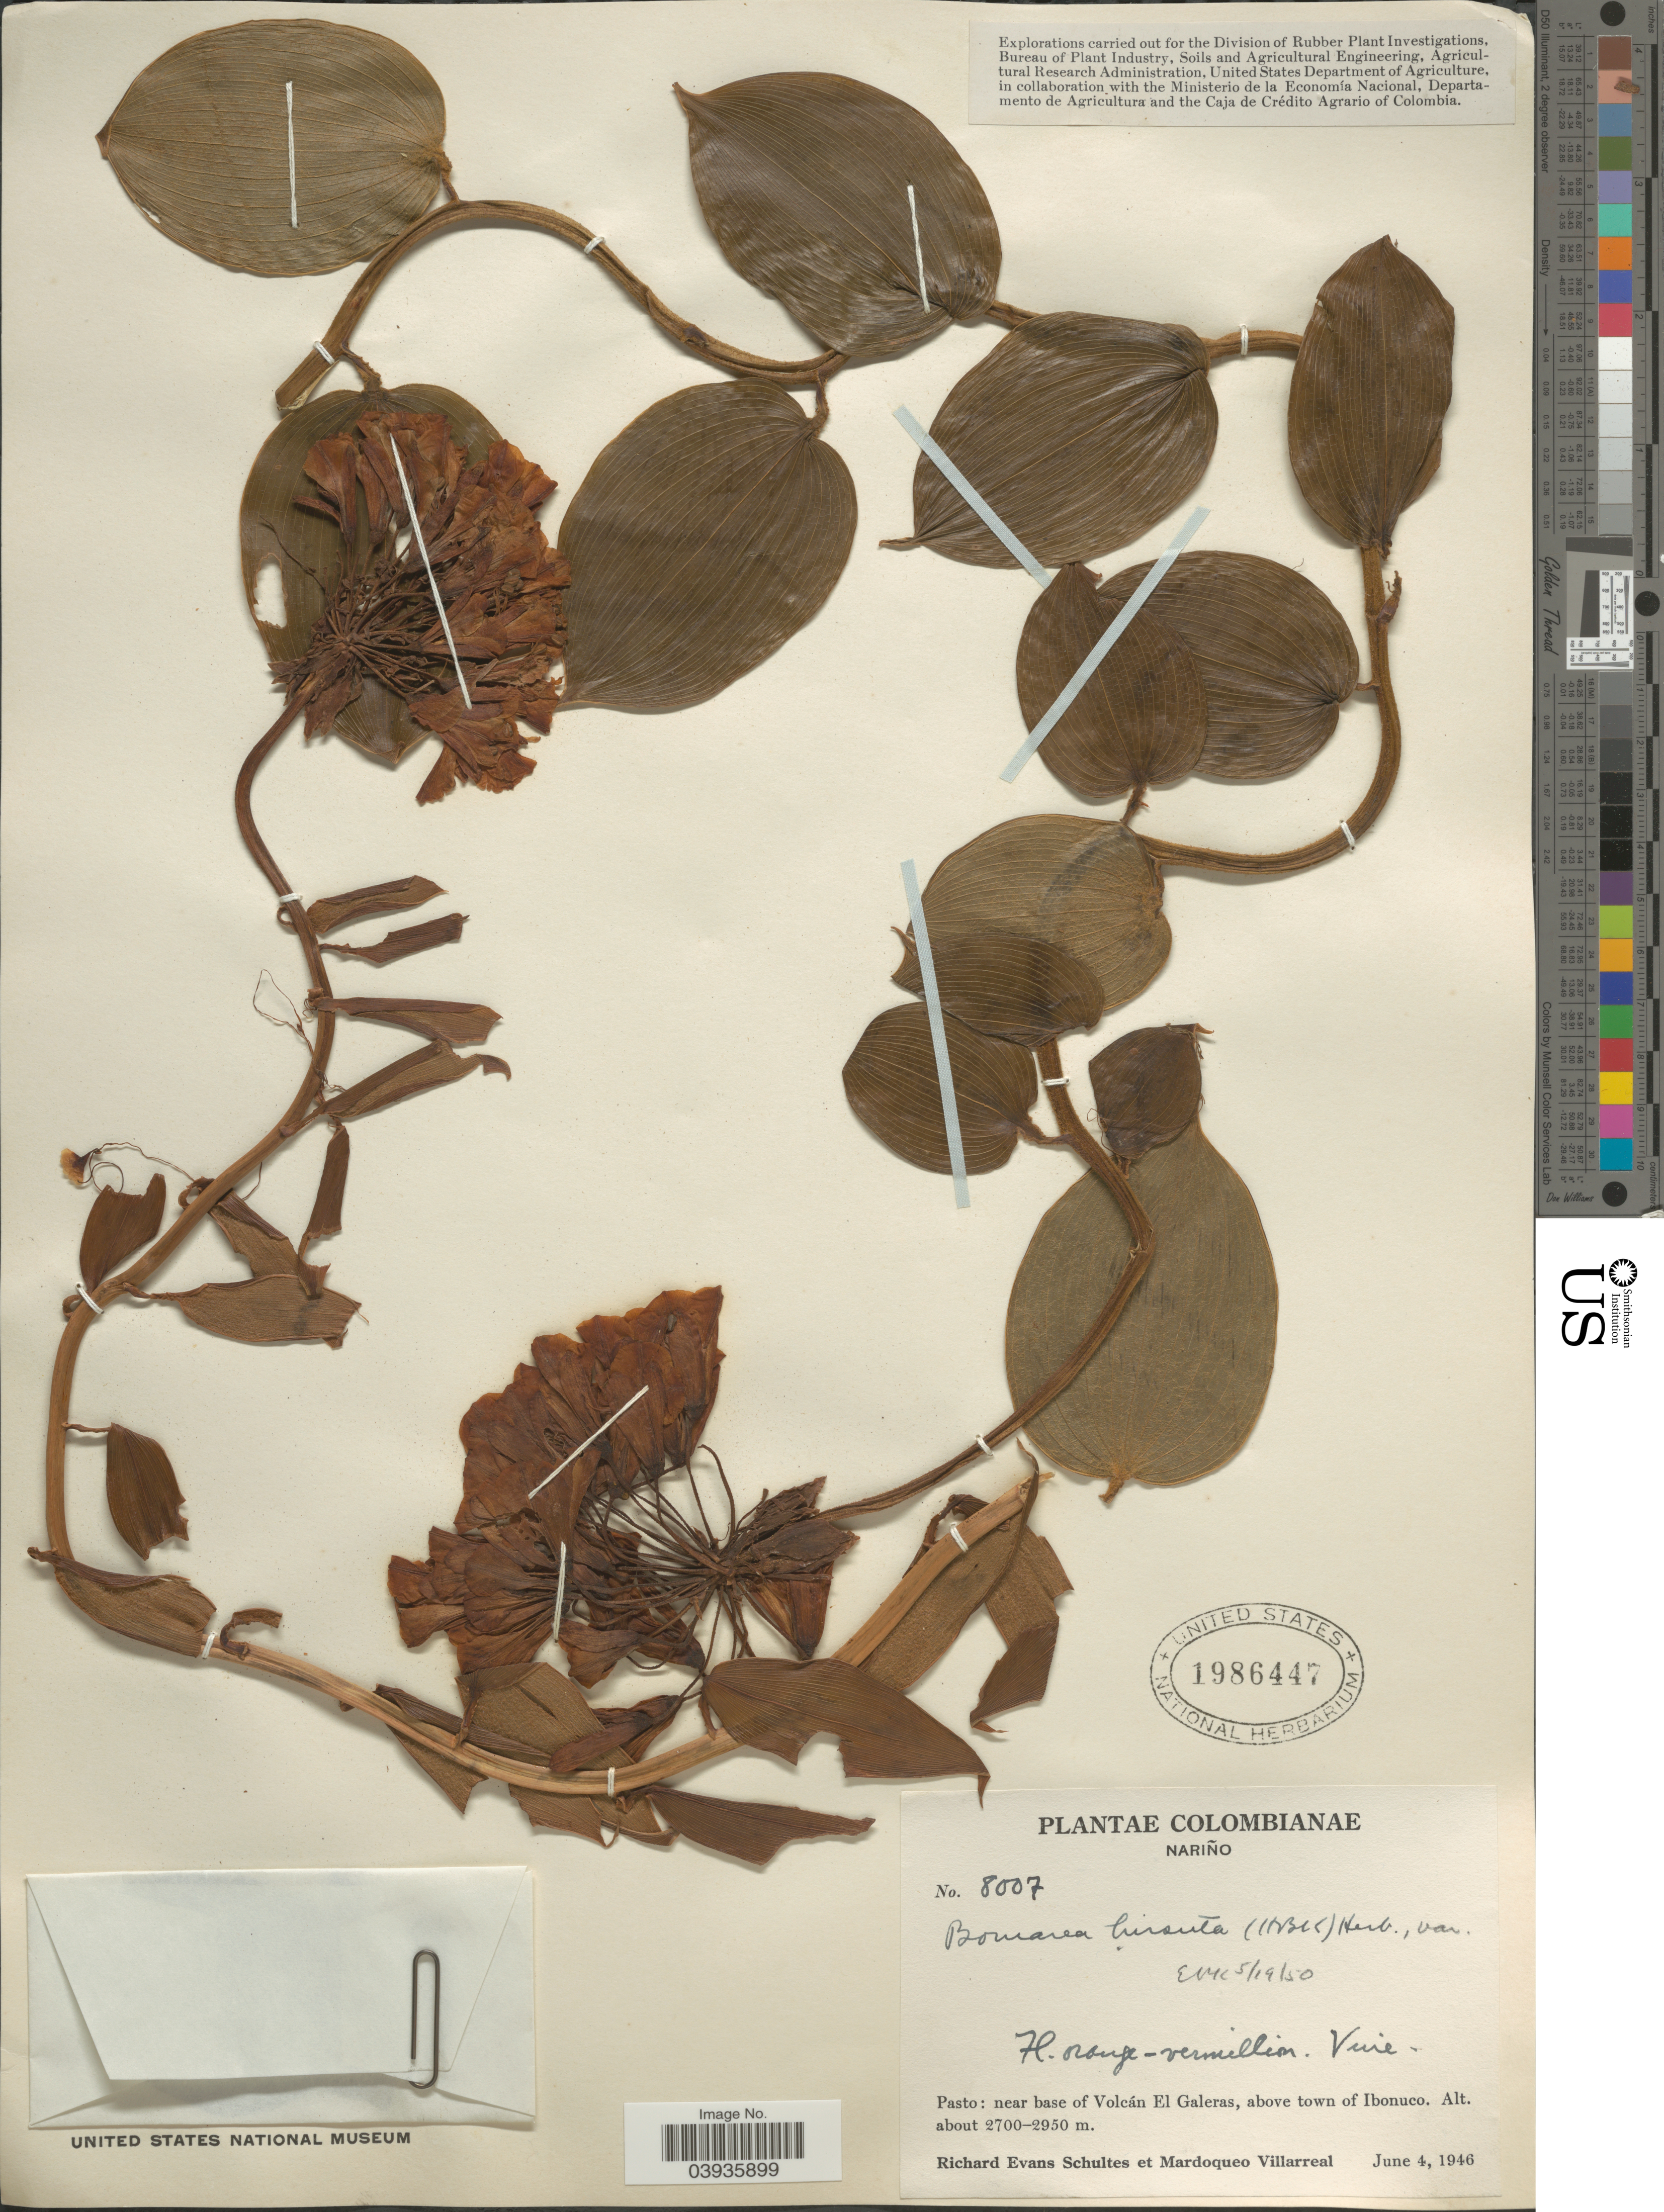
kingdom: Plantae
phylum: Tracheophyta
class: Liliopsida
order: Liliales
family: Alstroemeriaceae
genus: Bomarea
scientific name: Bomarea hirsuta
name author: (Kunth) Herb.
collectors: R. E. Schultes & M. Villarreal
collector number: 8007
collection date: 1946-06-04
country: Colombia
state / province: Nariño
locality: Pasto: near base of Volcán El Galeras, above town of Ibonuco.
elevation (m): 2700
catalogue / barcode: US 1986447